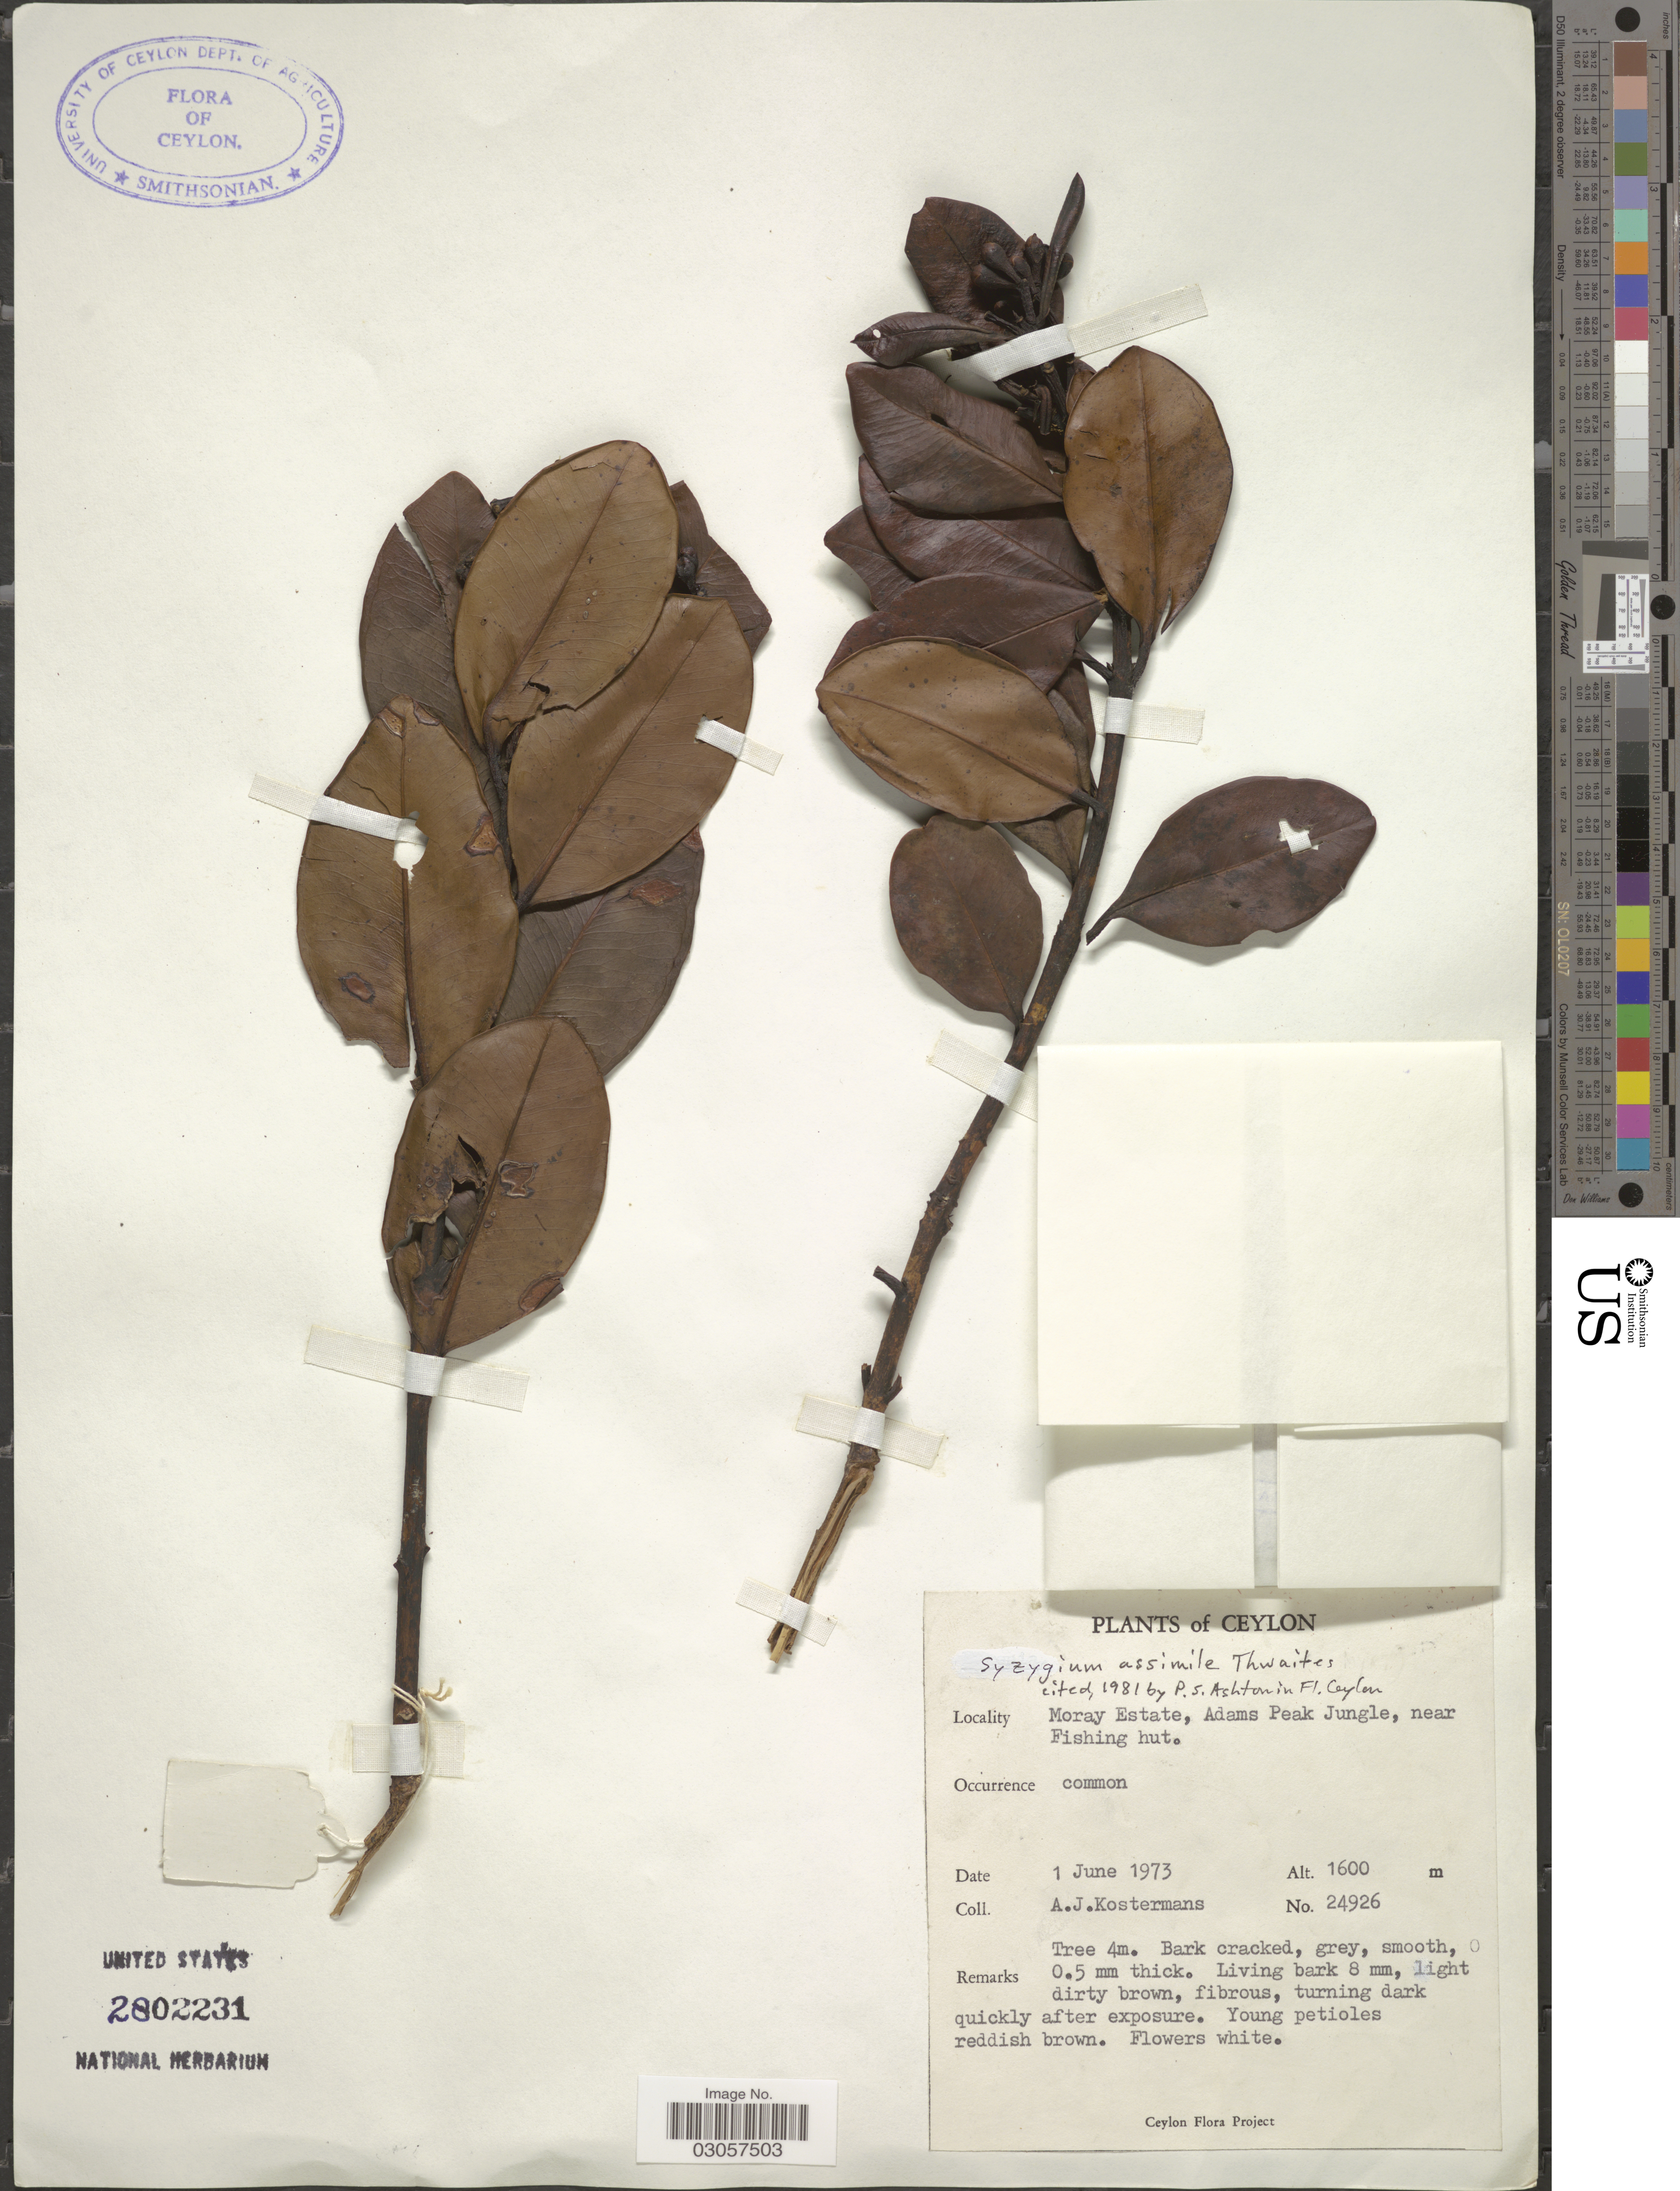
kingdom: Plantae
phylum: Tracheophyta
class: Magnoliopsida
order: Myrtales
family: Myrtaceae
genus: Syzygium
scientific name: Syzygium assimile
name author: Thwaites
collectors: A. J. G. Kostermans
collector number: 24926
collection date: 1973-06-01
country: Sri Lanka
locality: Ceylon, Moray Estate, Adams Peak Jungle, near Fishing hut.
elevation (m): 1600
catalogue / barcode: US 2802231